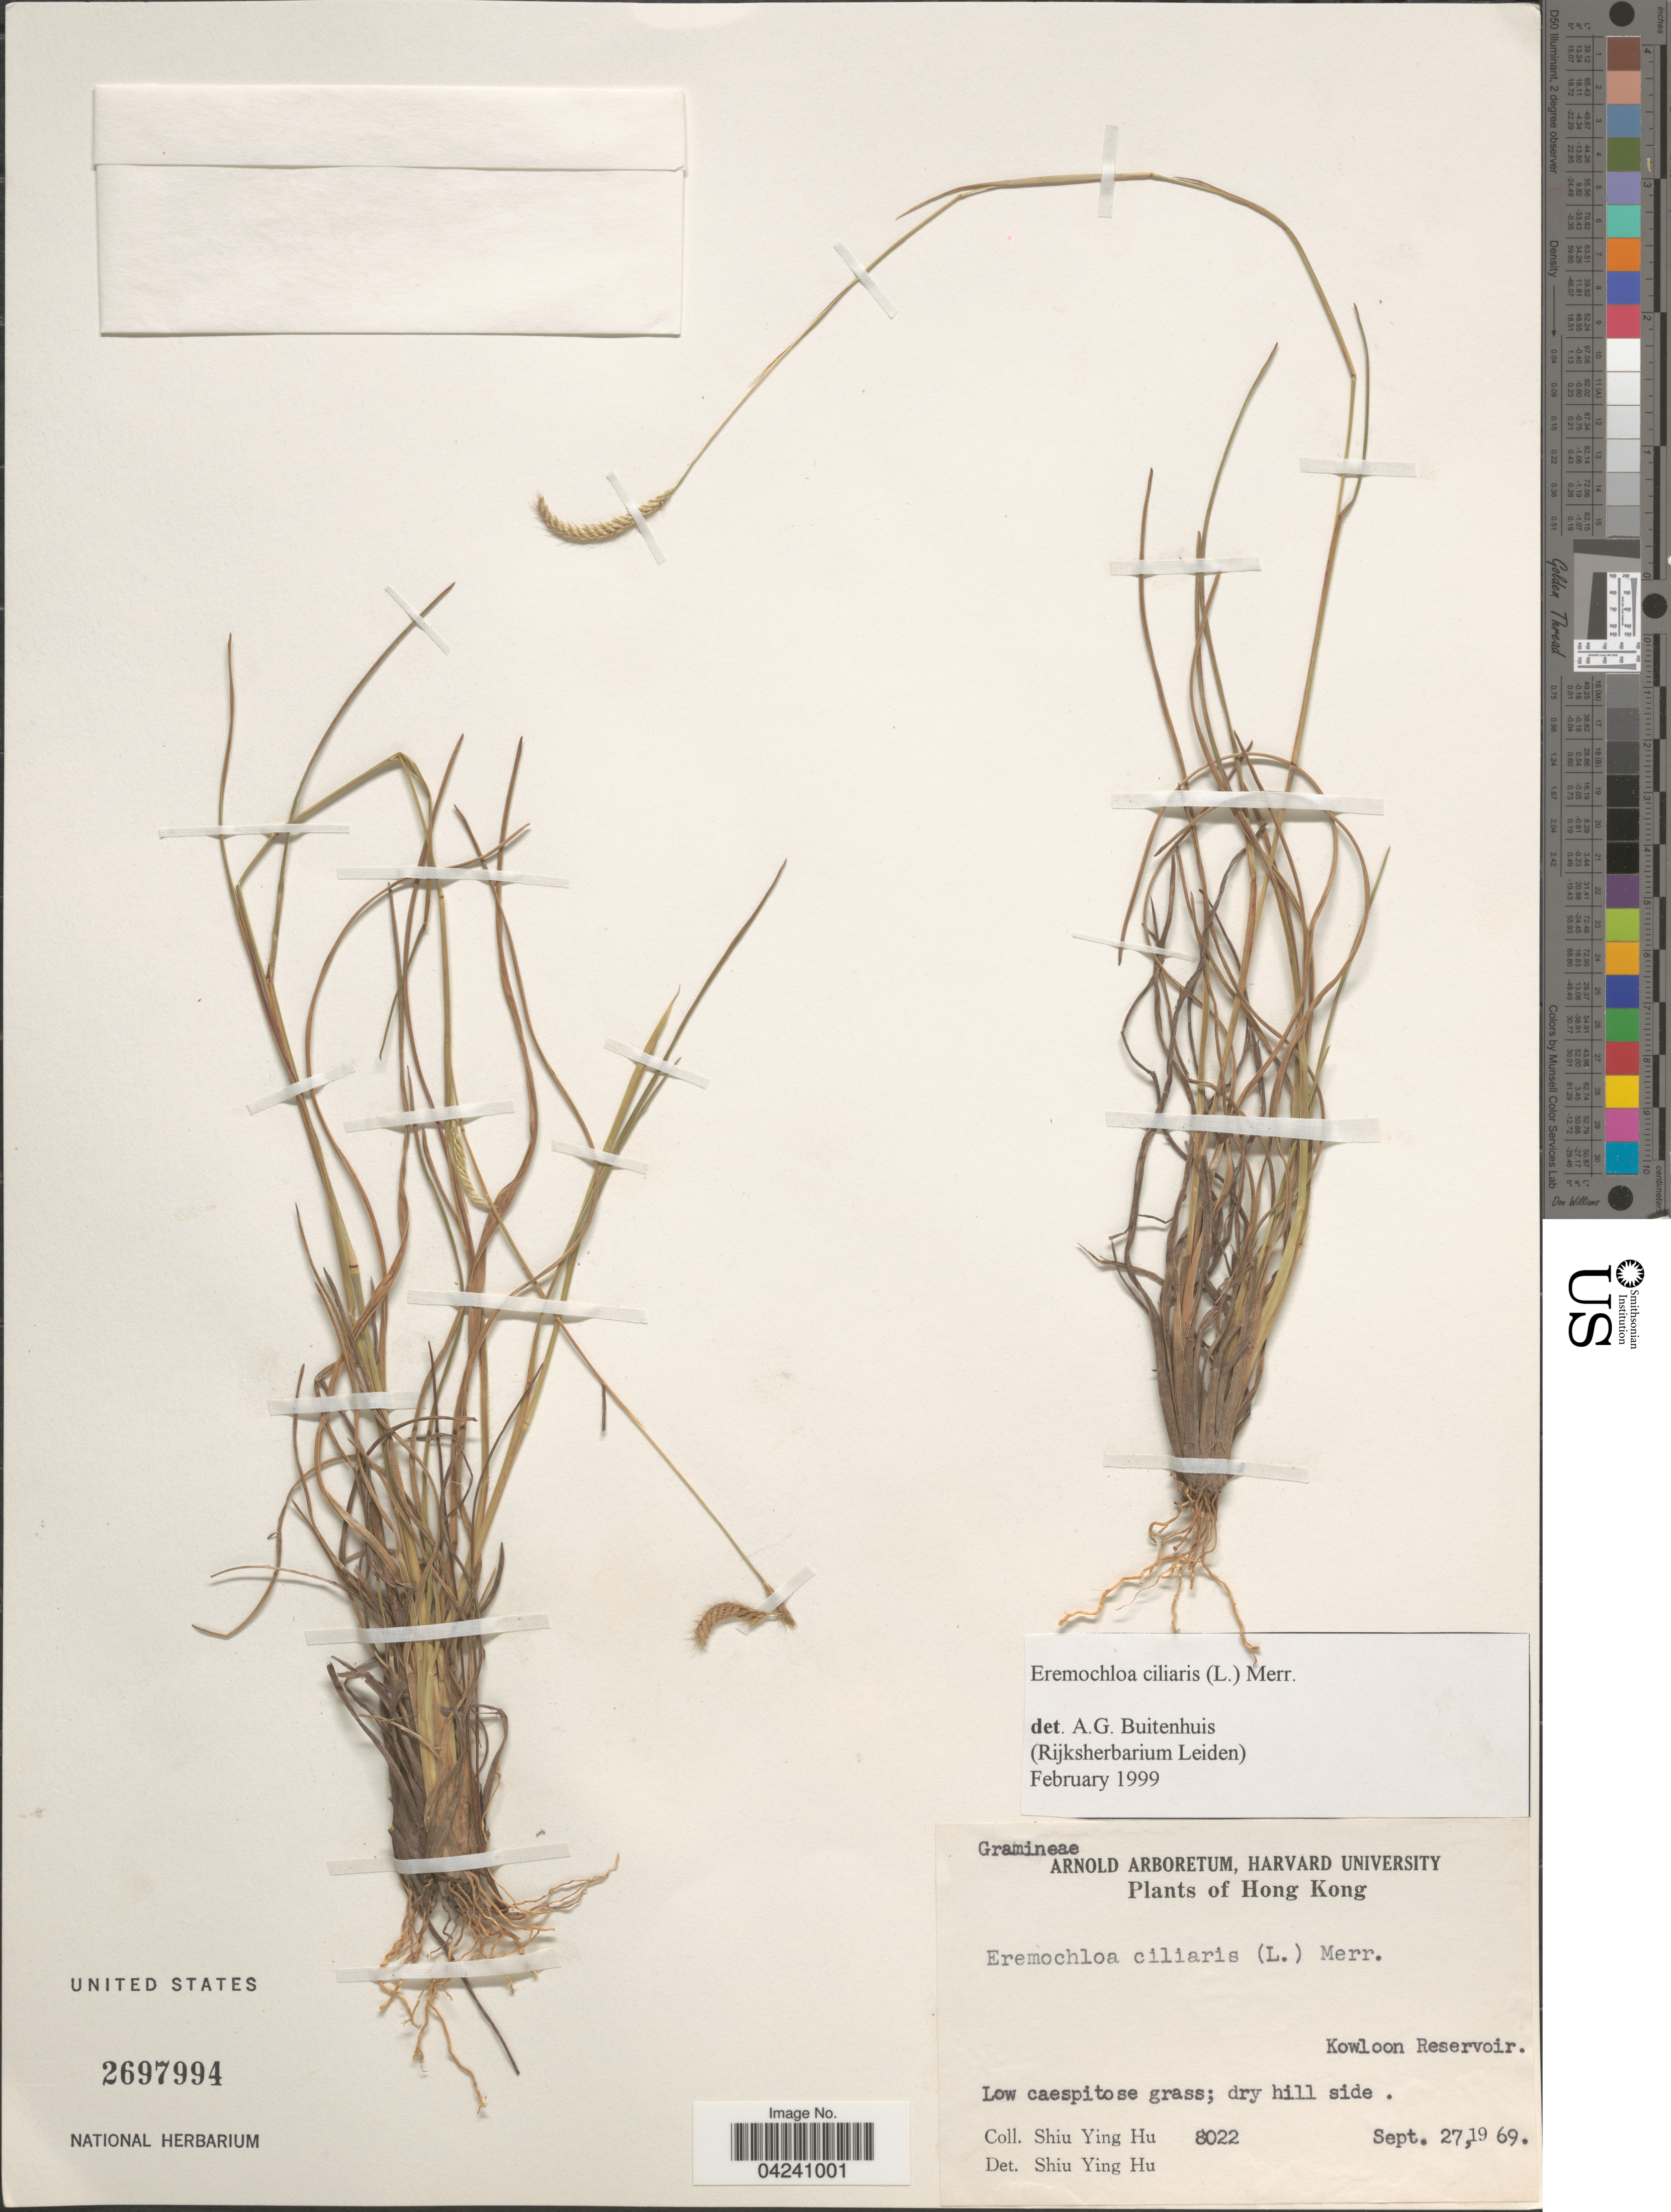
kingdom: Plantae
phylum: Tracheophyta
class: Liliopsida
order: Poales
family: Poaceae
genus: Eremochloa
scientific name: Eremochloa ciliaris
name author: (L.) Merr.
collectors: S. Y. Hu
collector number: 8022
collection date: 1969-09-27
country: China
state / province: Hong Kong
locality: Kowloon Reservoir.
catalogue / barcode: US 2697994